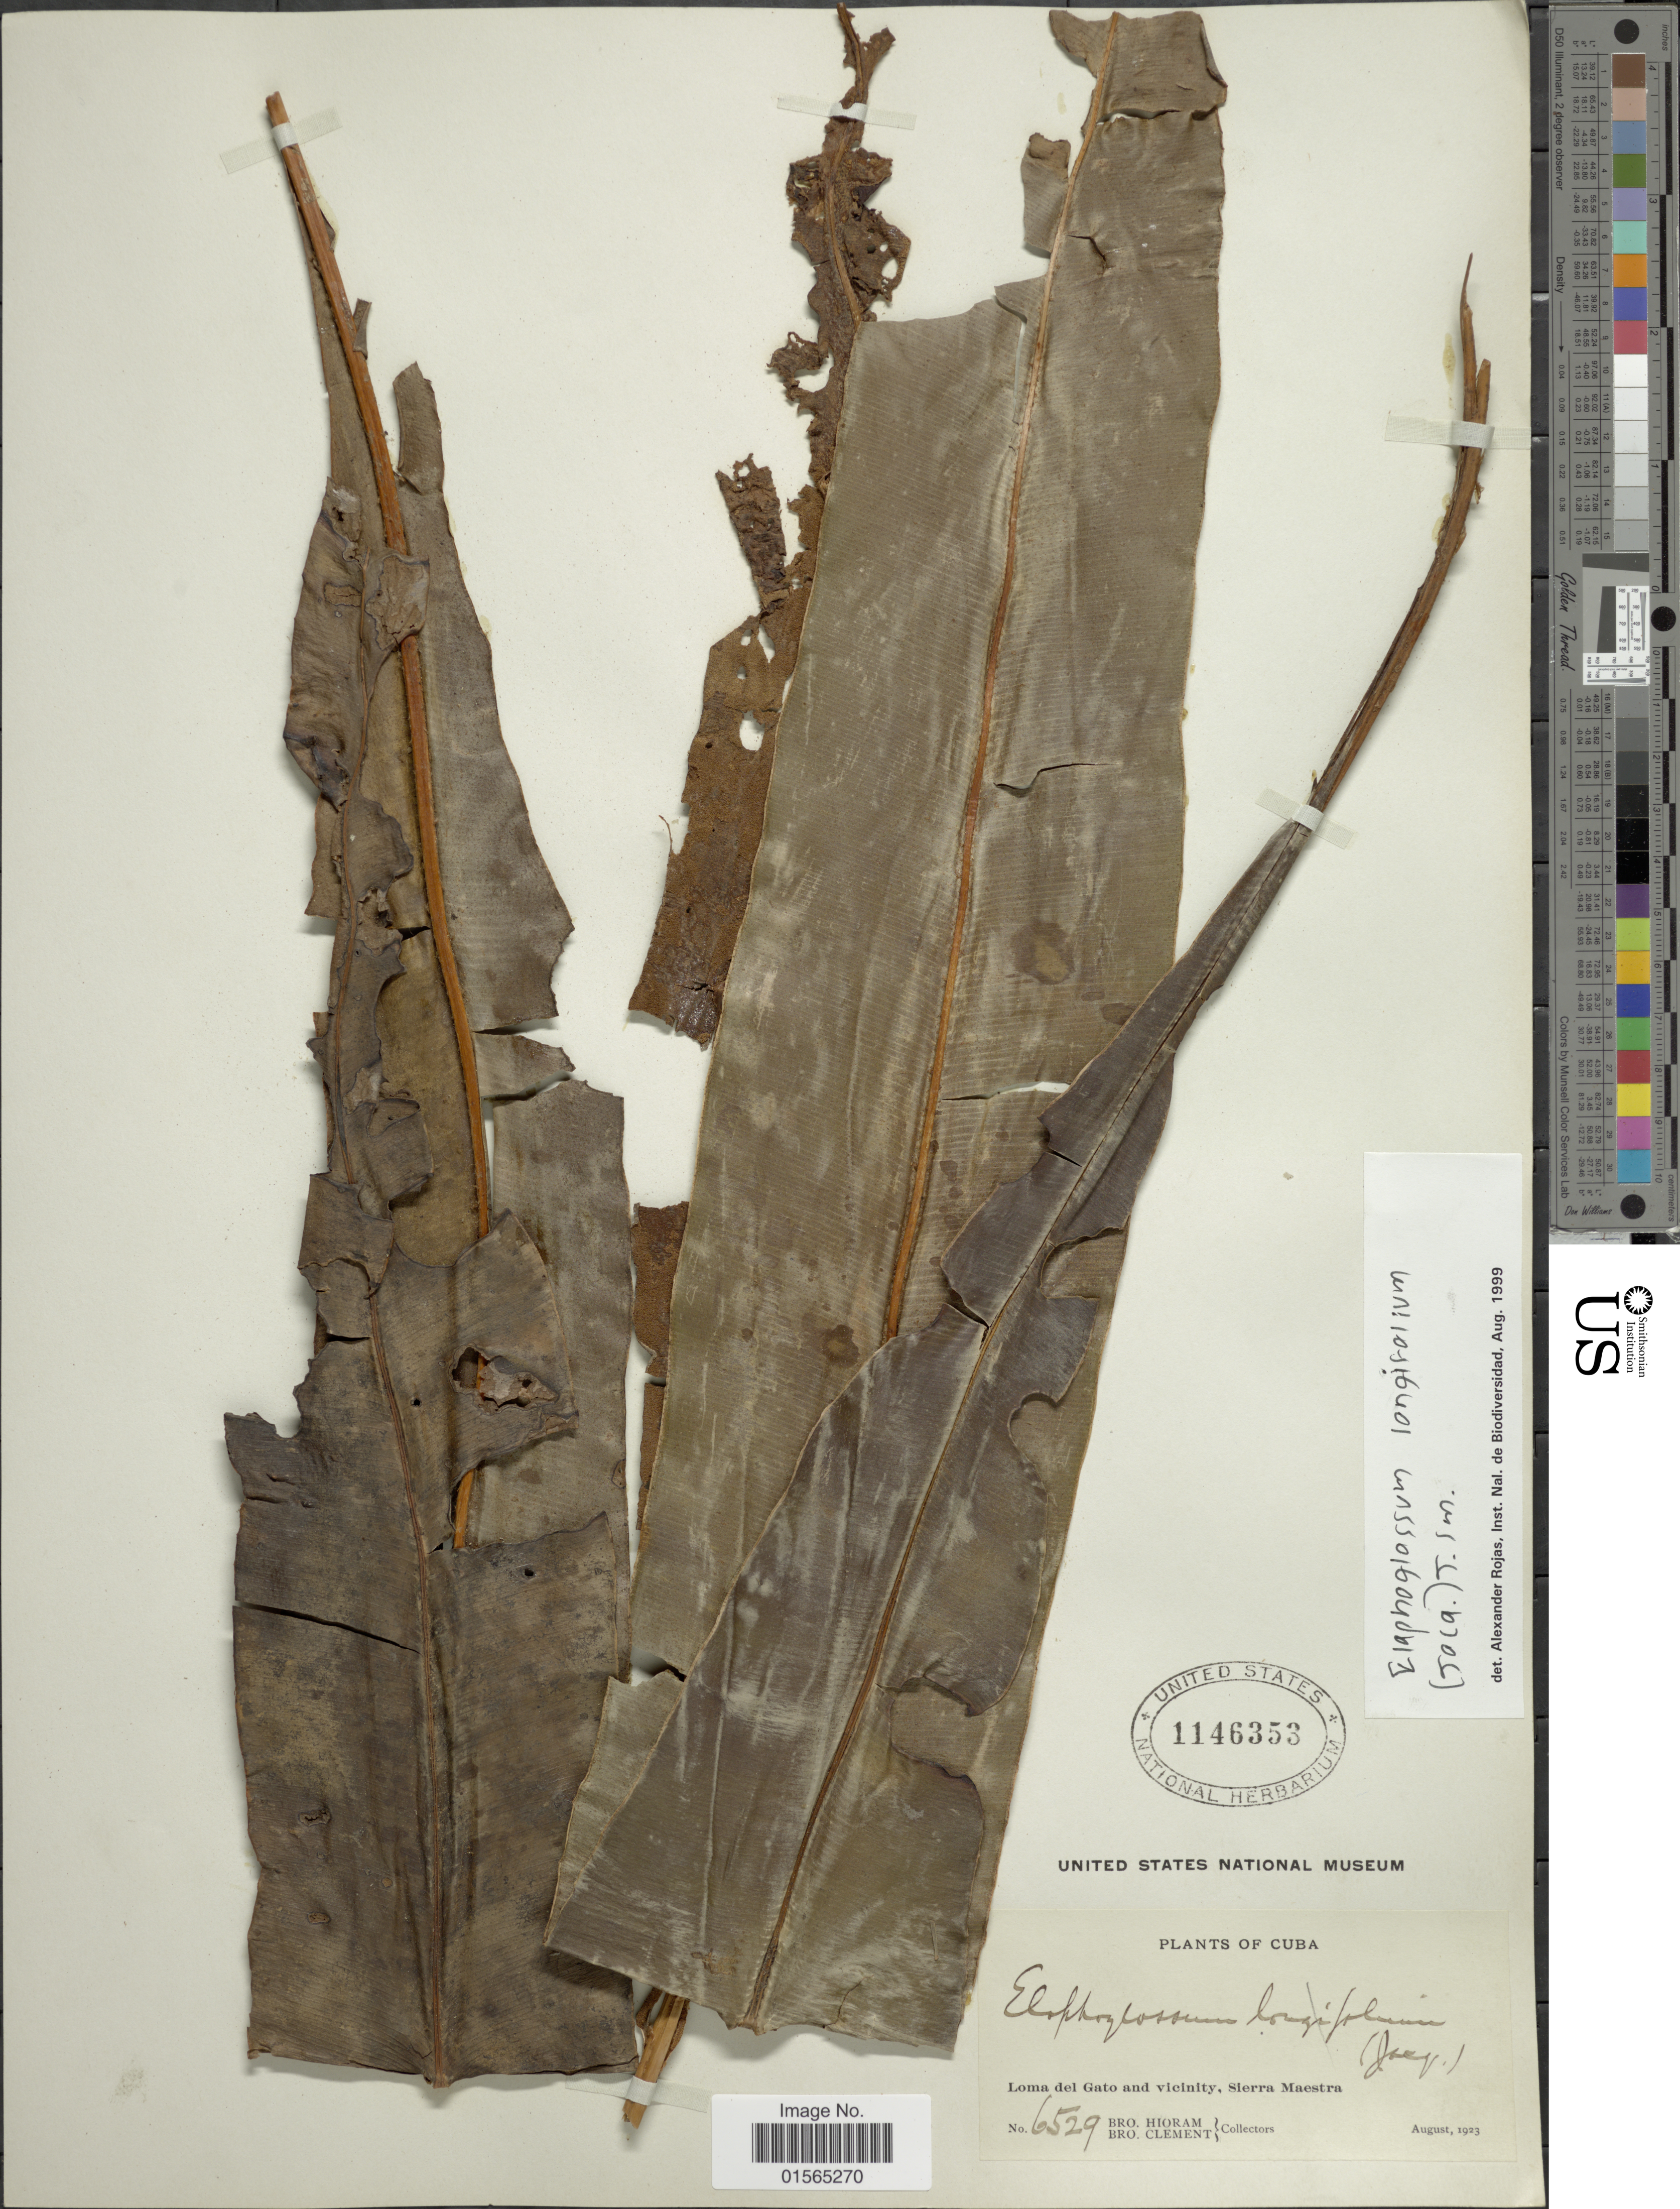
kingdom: Plantae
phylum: Tracheophyta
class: Polypodiopsida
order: Polypodiales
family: Dryopteridaceae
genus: Elaphoglossum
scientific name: Elaphoglossum latifolium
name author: (Sw.) J. Sm.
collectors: Bro. Hioram & B. Clement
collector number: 6529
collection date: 1923-08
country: Cuba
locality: Loma del Gato and vicinity, Sierra Maestra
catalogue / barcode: US 1146353